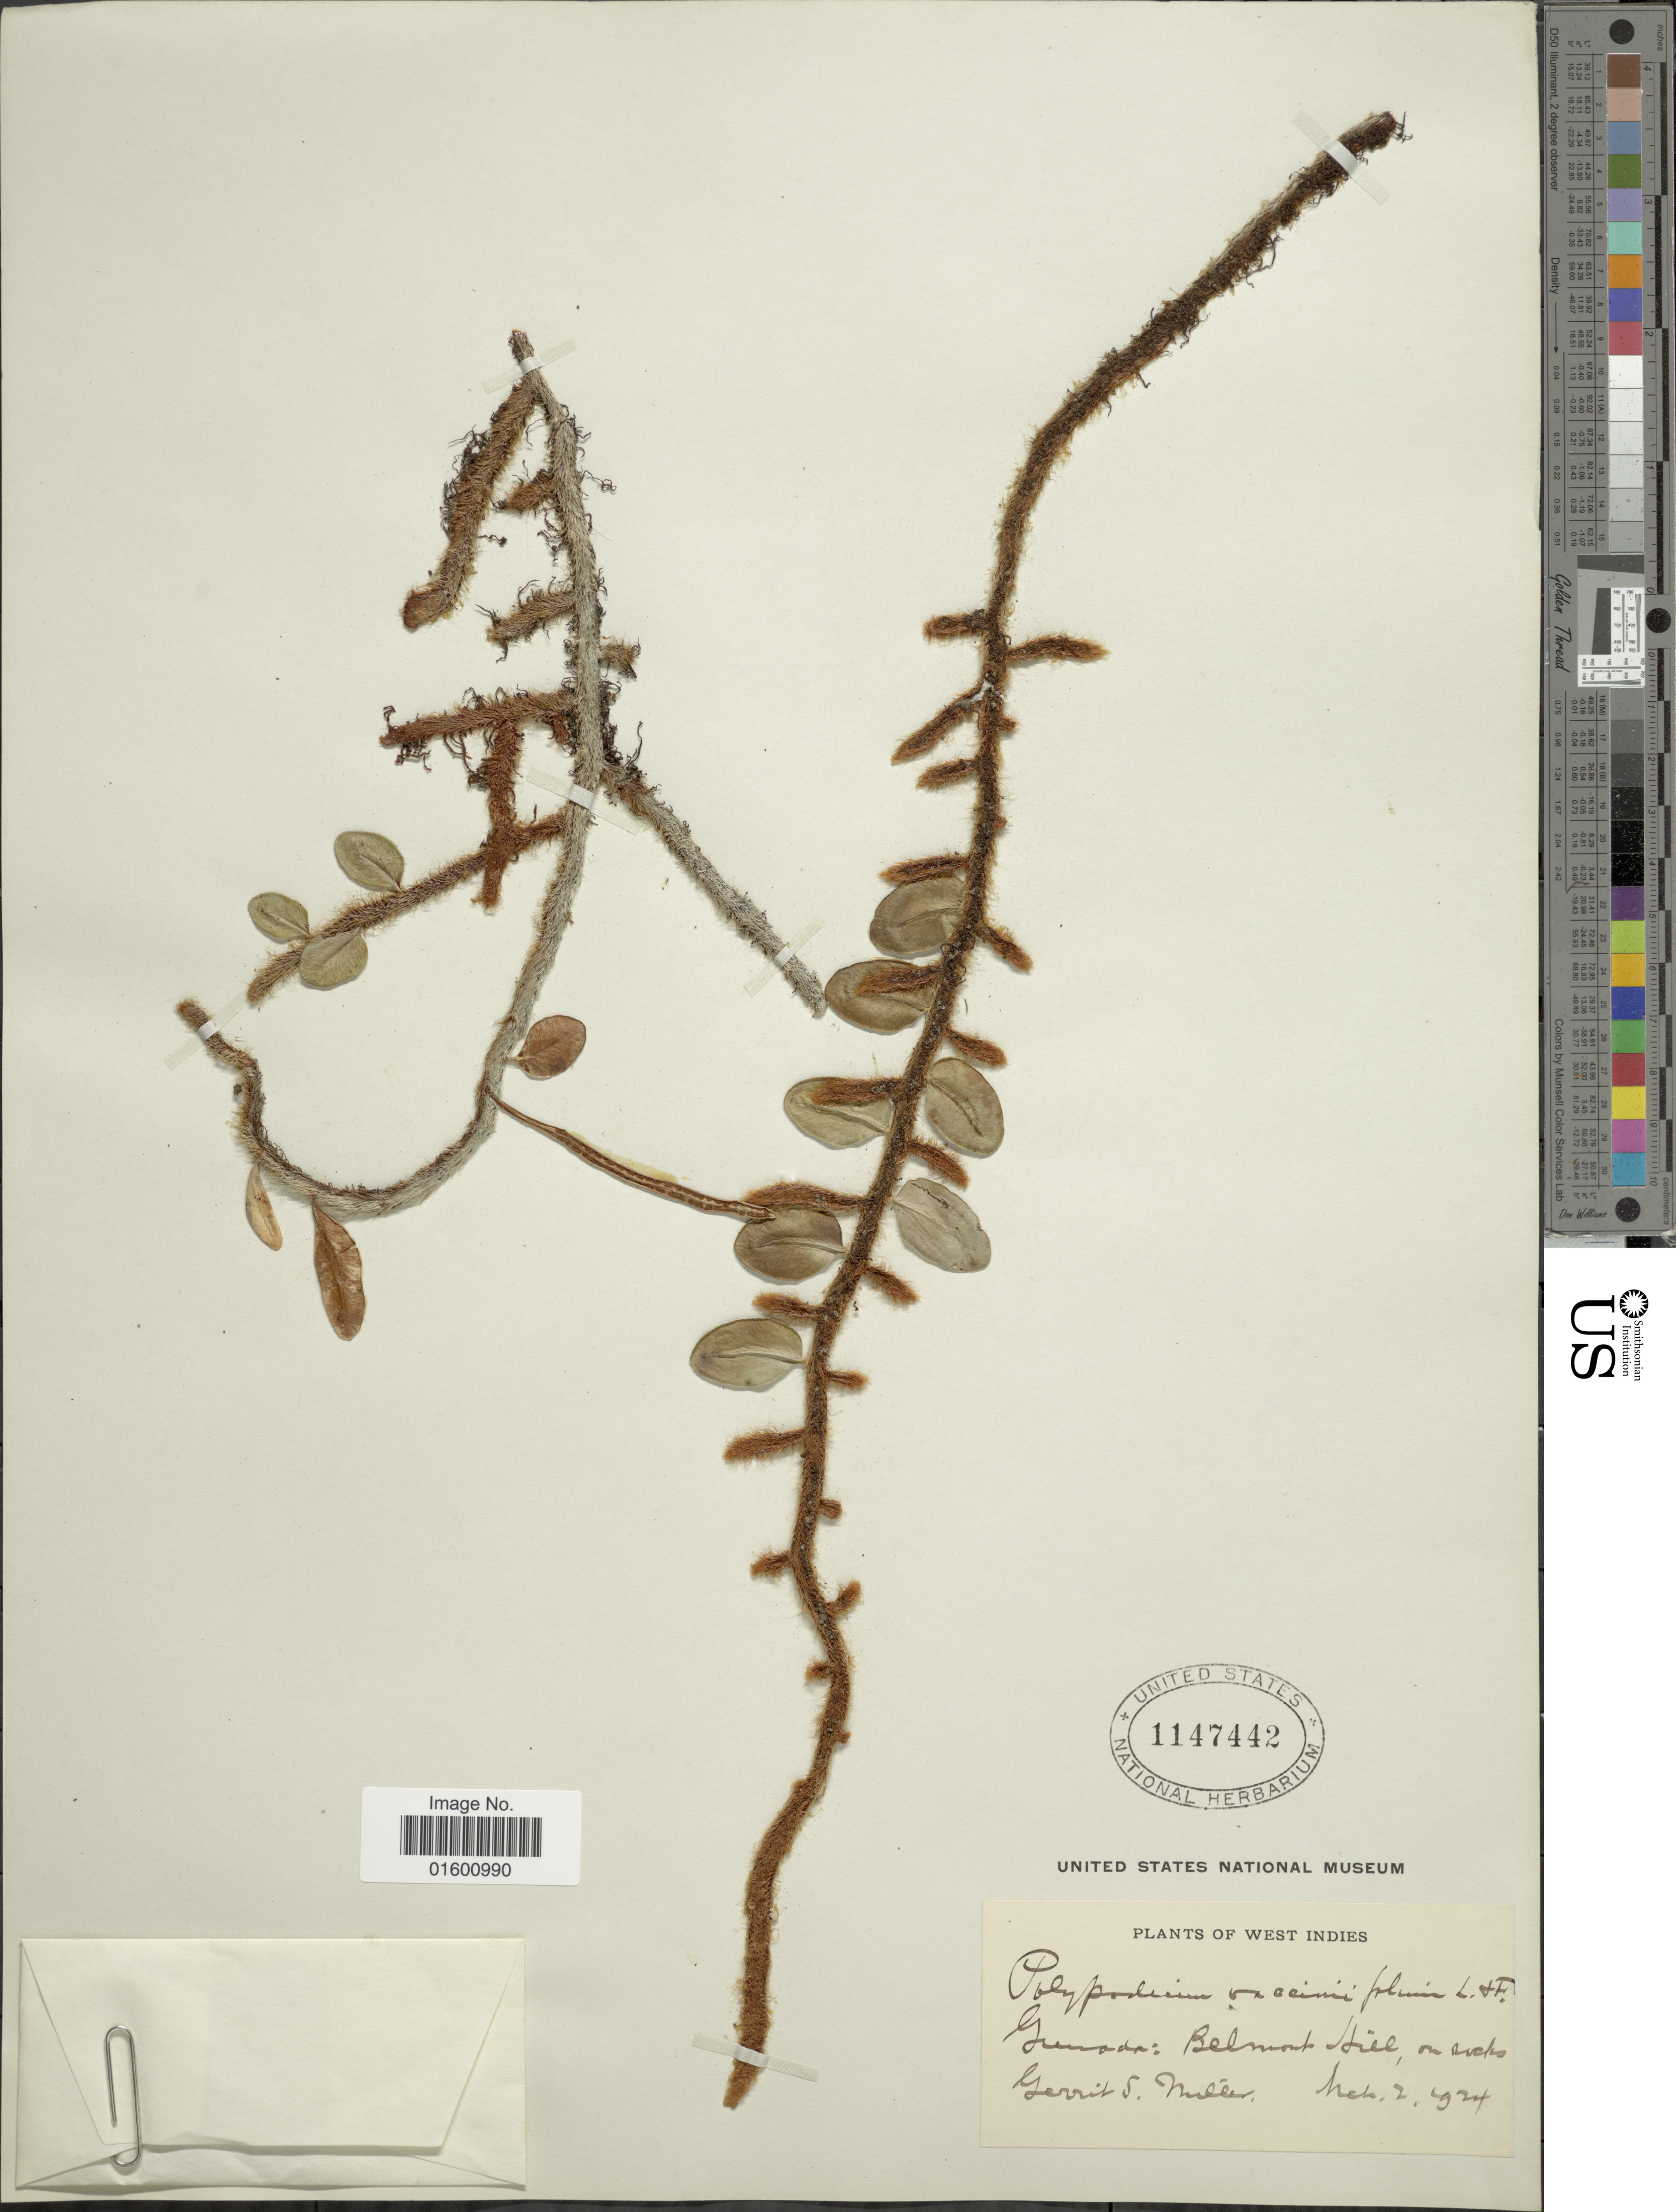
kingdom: Plantae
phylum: Tracheophyta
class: Polypodiopsida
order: Polypodiales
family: Polypodiaceae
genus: Microgramma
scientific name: Microgramma vaccinifolia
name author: (Langsd. & Fisch.) Copel.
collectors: G. S. Miller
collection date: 1924-03-02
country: Grenada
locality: Belmont Hill, on rocks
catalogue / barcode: US 1147442